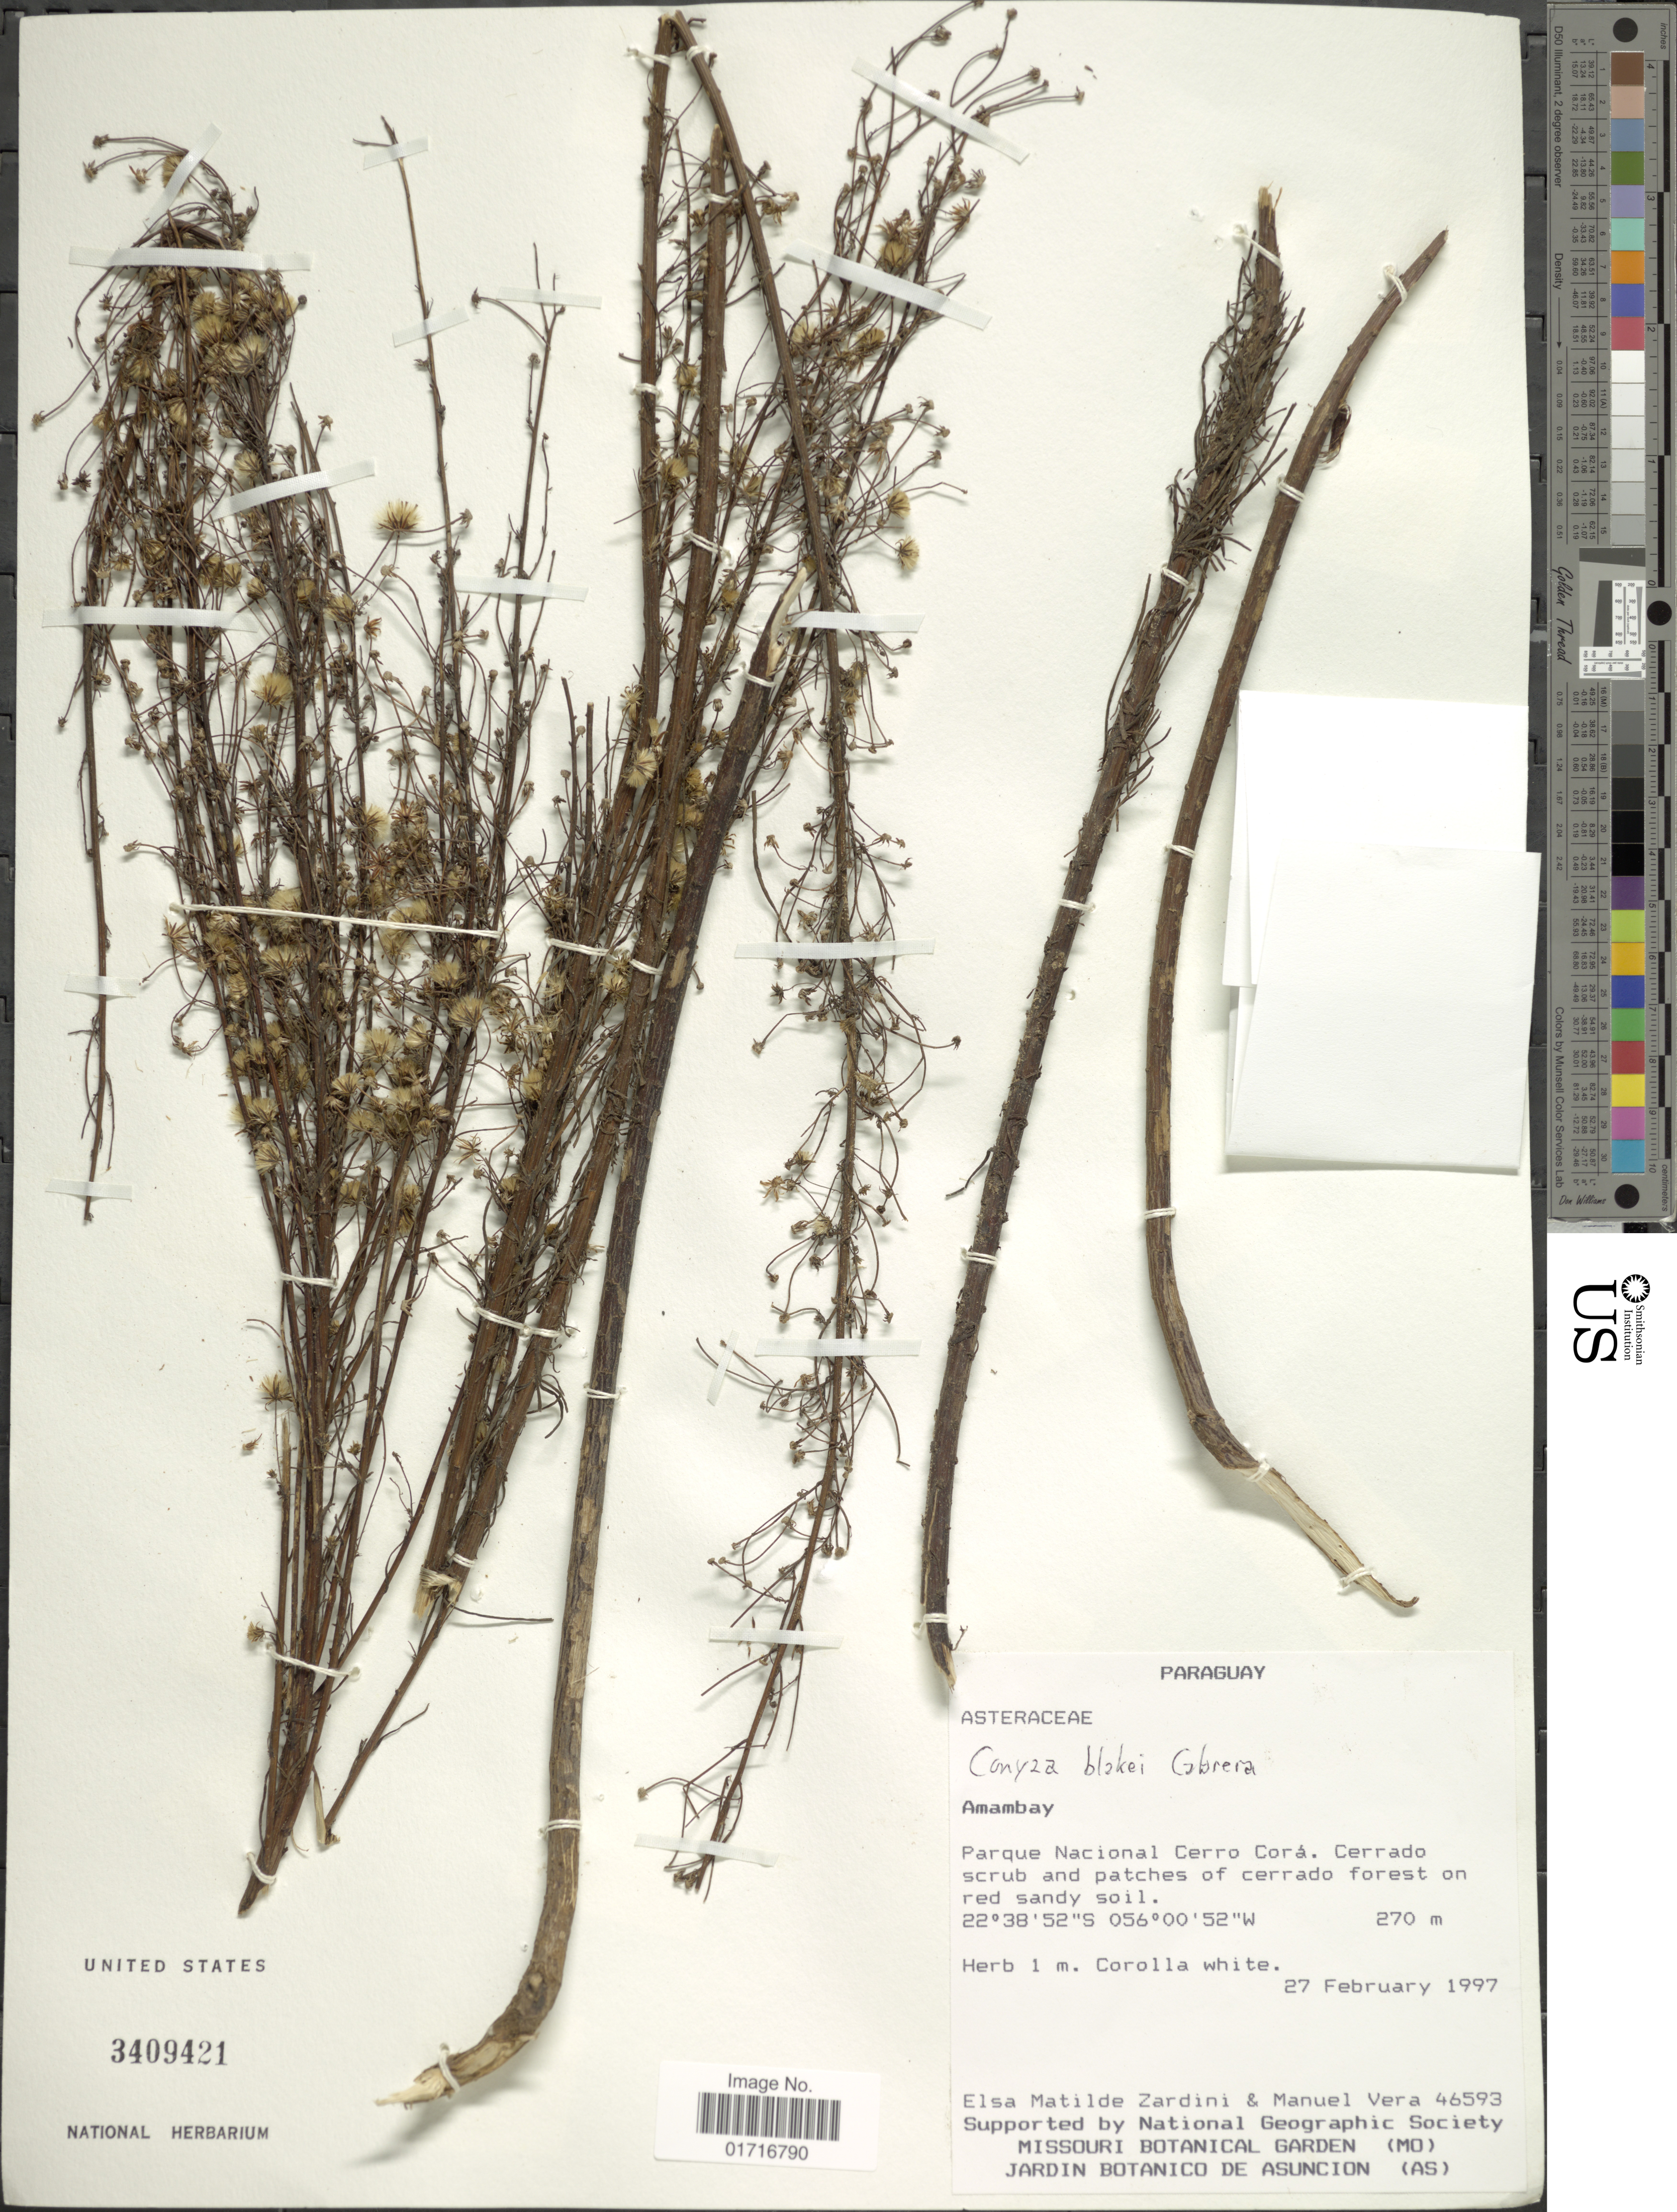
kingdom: Plantae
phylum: Tracheophyta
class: Magnoliopsida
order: Asterales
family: Asteraceae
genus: Conyza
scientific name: Conyza blakei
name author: (Cabrera) Cabrera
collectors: E. M. Zardini & M. Vera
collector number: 46593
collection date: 1997-02-27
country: Paraguay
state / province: Amambay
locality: Amambay, Parque Nacional Cerro Cora.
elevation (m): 270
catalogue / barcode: US 3409421